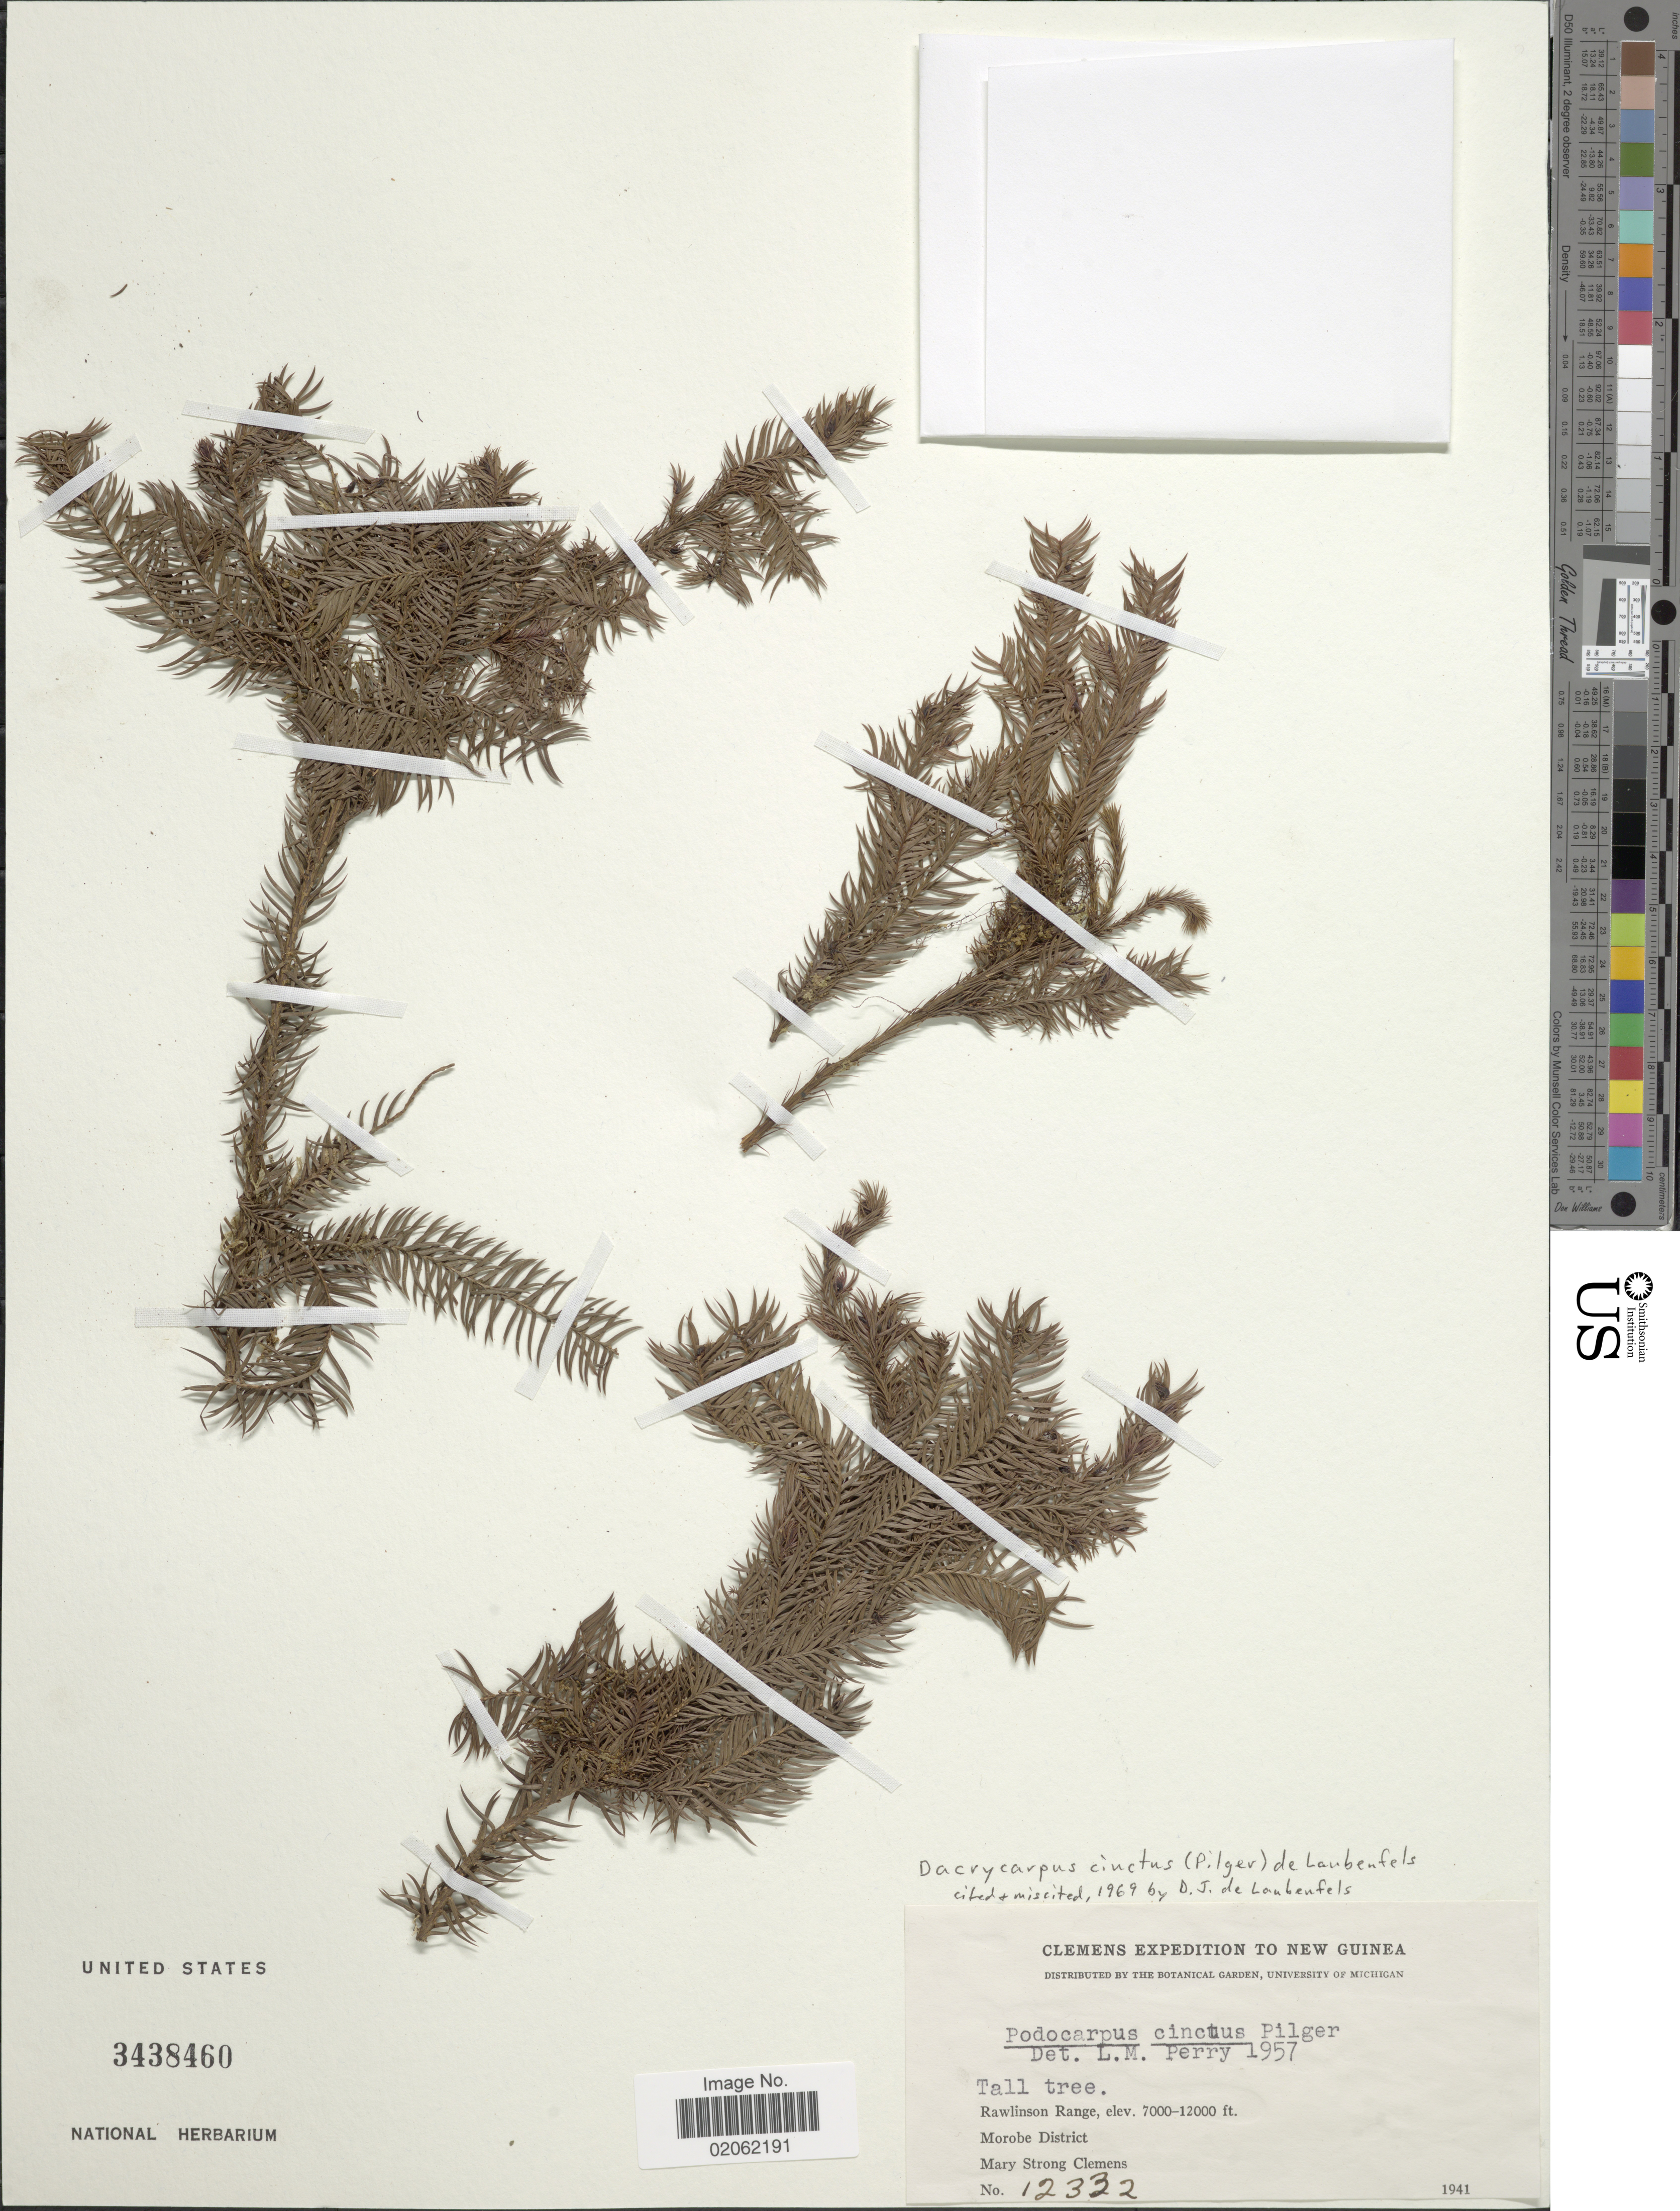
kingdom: Plantae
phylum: Tracheophyta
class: Pinopsida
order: Pinales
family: Podocarpaceae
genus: Dacrycarpus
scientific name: Dacrycarpus cinctus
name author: (Pilg.) de Laub.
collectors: M. S. Clemens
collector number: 12332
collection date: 1941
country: Papua New Guinea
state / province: Morobe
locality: New Guinea, Rawlinson Range, Morobe District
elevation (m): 2134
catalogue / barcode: US 3438460